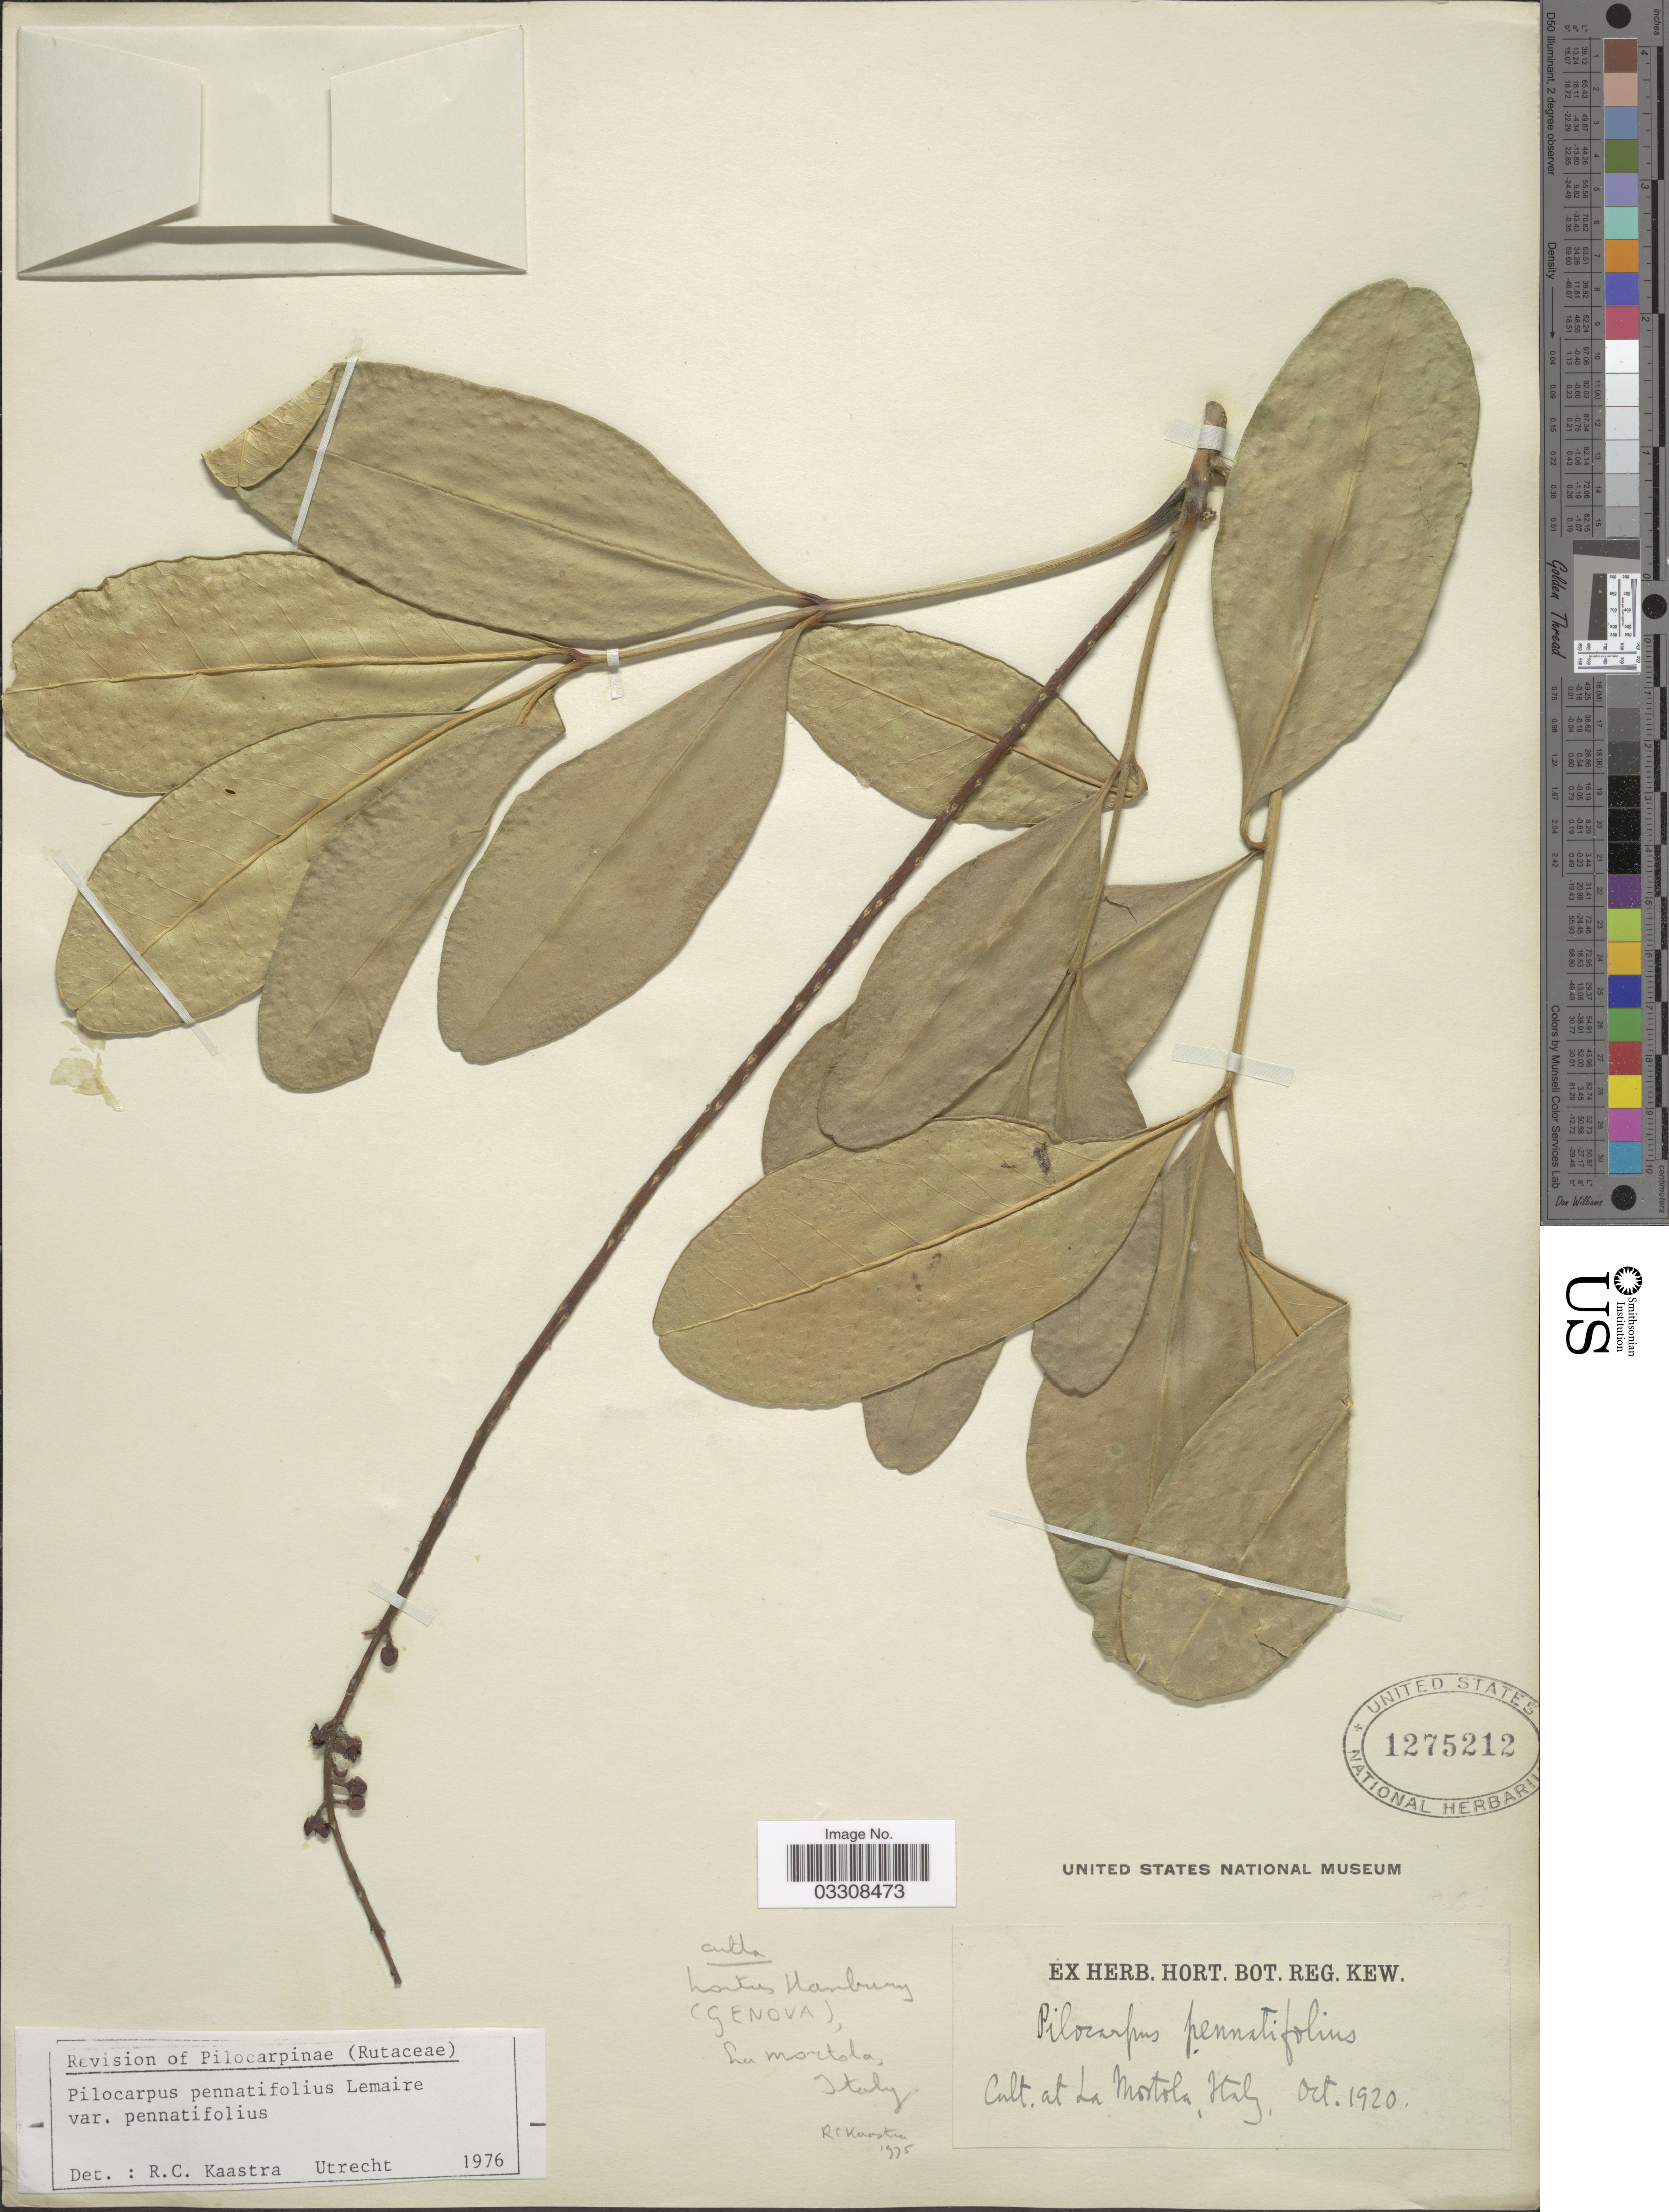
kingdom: Plantae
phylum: Tracheophyta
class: Magnoliopsida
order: Sapindales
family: Rutaceae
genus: Pilocarpus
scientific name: Pilocarpus pennatifolius var. pennatifolius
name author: Lem.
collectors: Ex herb. Hort. Bot. Reg. Kew.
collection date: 1920-10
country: Italy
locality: La Mortola.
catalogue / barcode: US 1275212